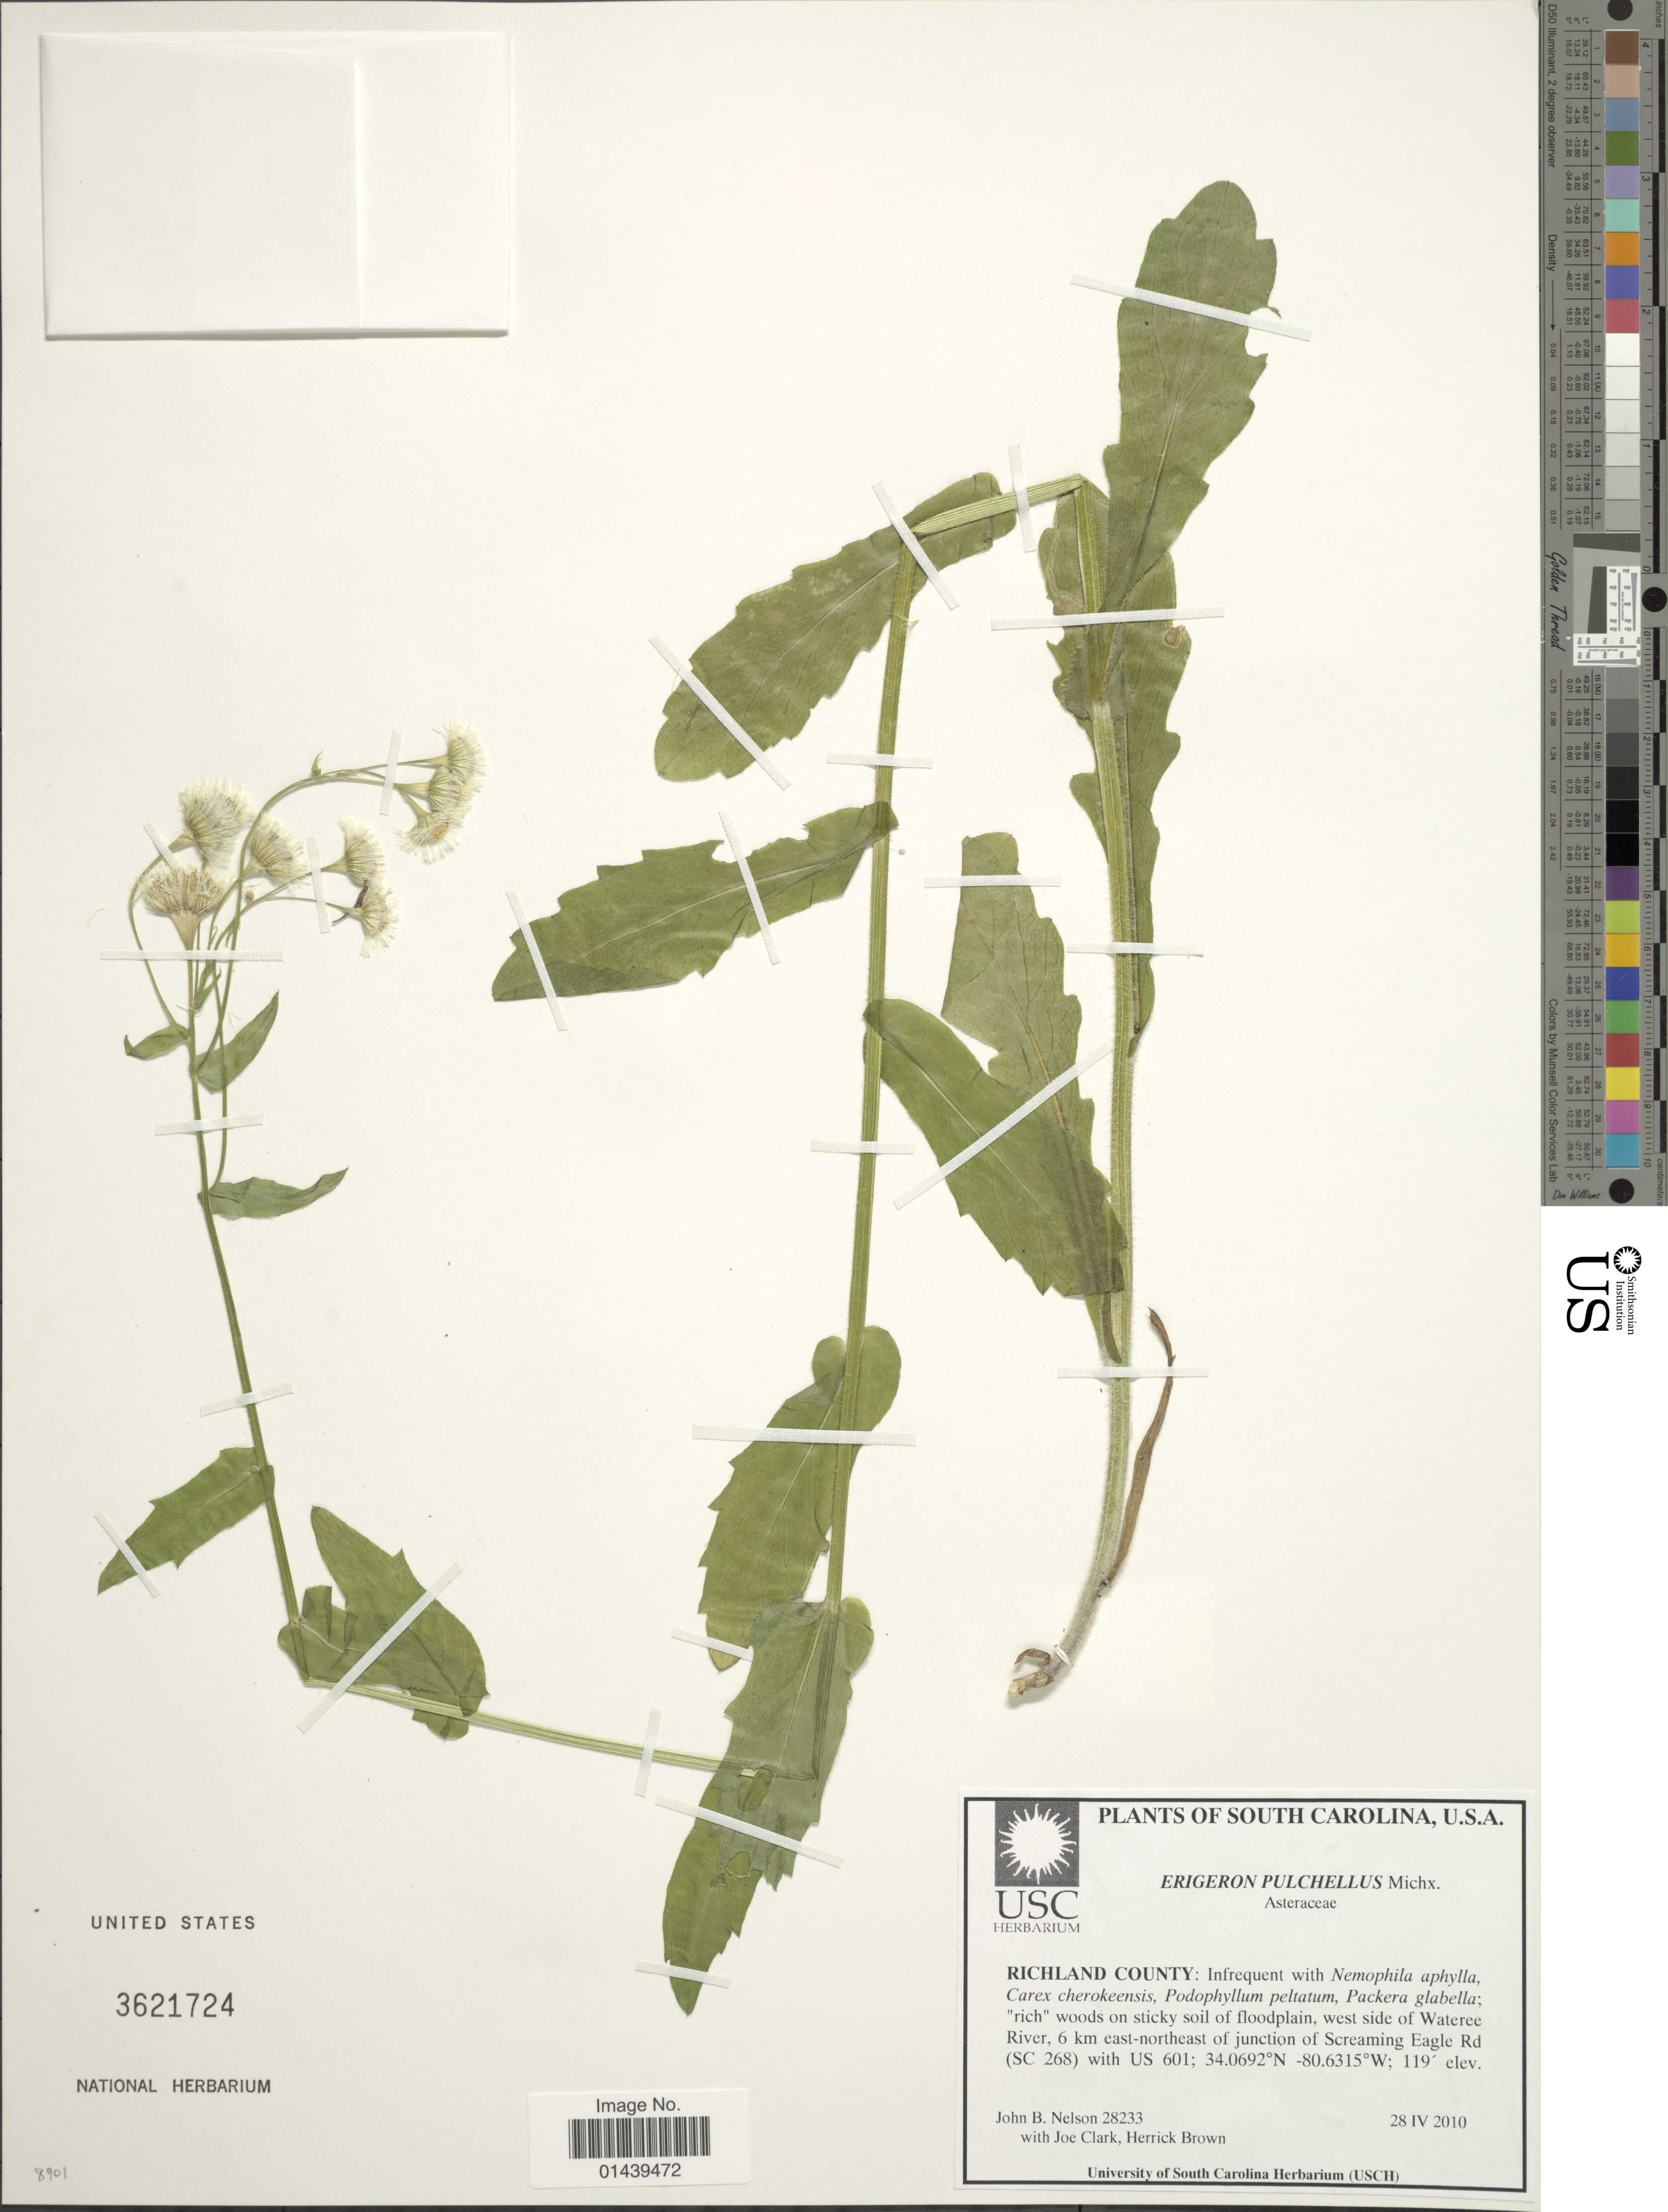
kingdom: Plantae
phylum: Tracheophyta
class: Magnoliopsida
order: Asterales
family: Asteraceae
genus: Erigeron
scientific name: Erigeron pulchellus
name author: Michx.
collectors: J. B. Nelson, J. L. Clark & H. H. K. Brown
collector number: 28233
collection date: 2010-04-28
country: United States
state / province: South Carolina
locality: Richland County: west side of Wateree River, 6 km east-northeast of junction of Screaming Eagle Rd (SC 268) with US 601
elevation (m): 36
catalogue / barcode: US 3621724